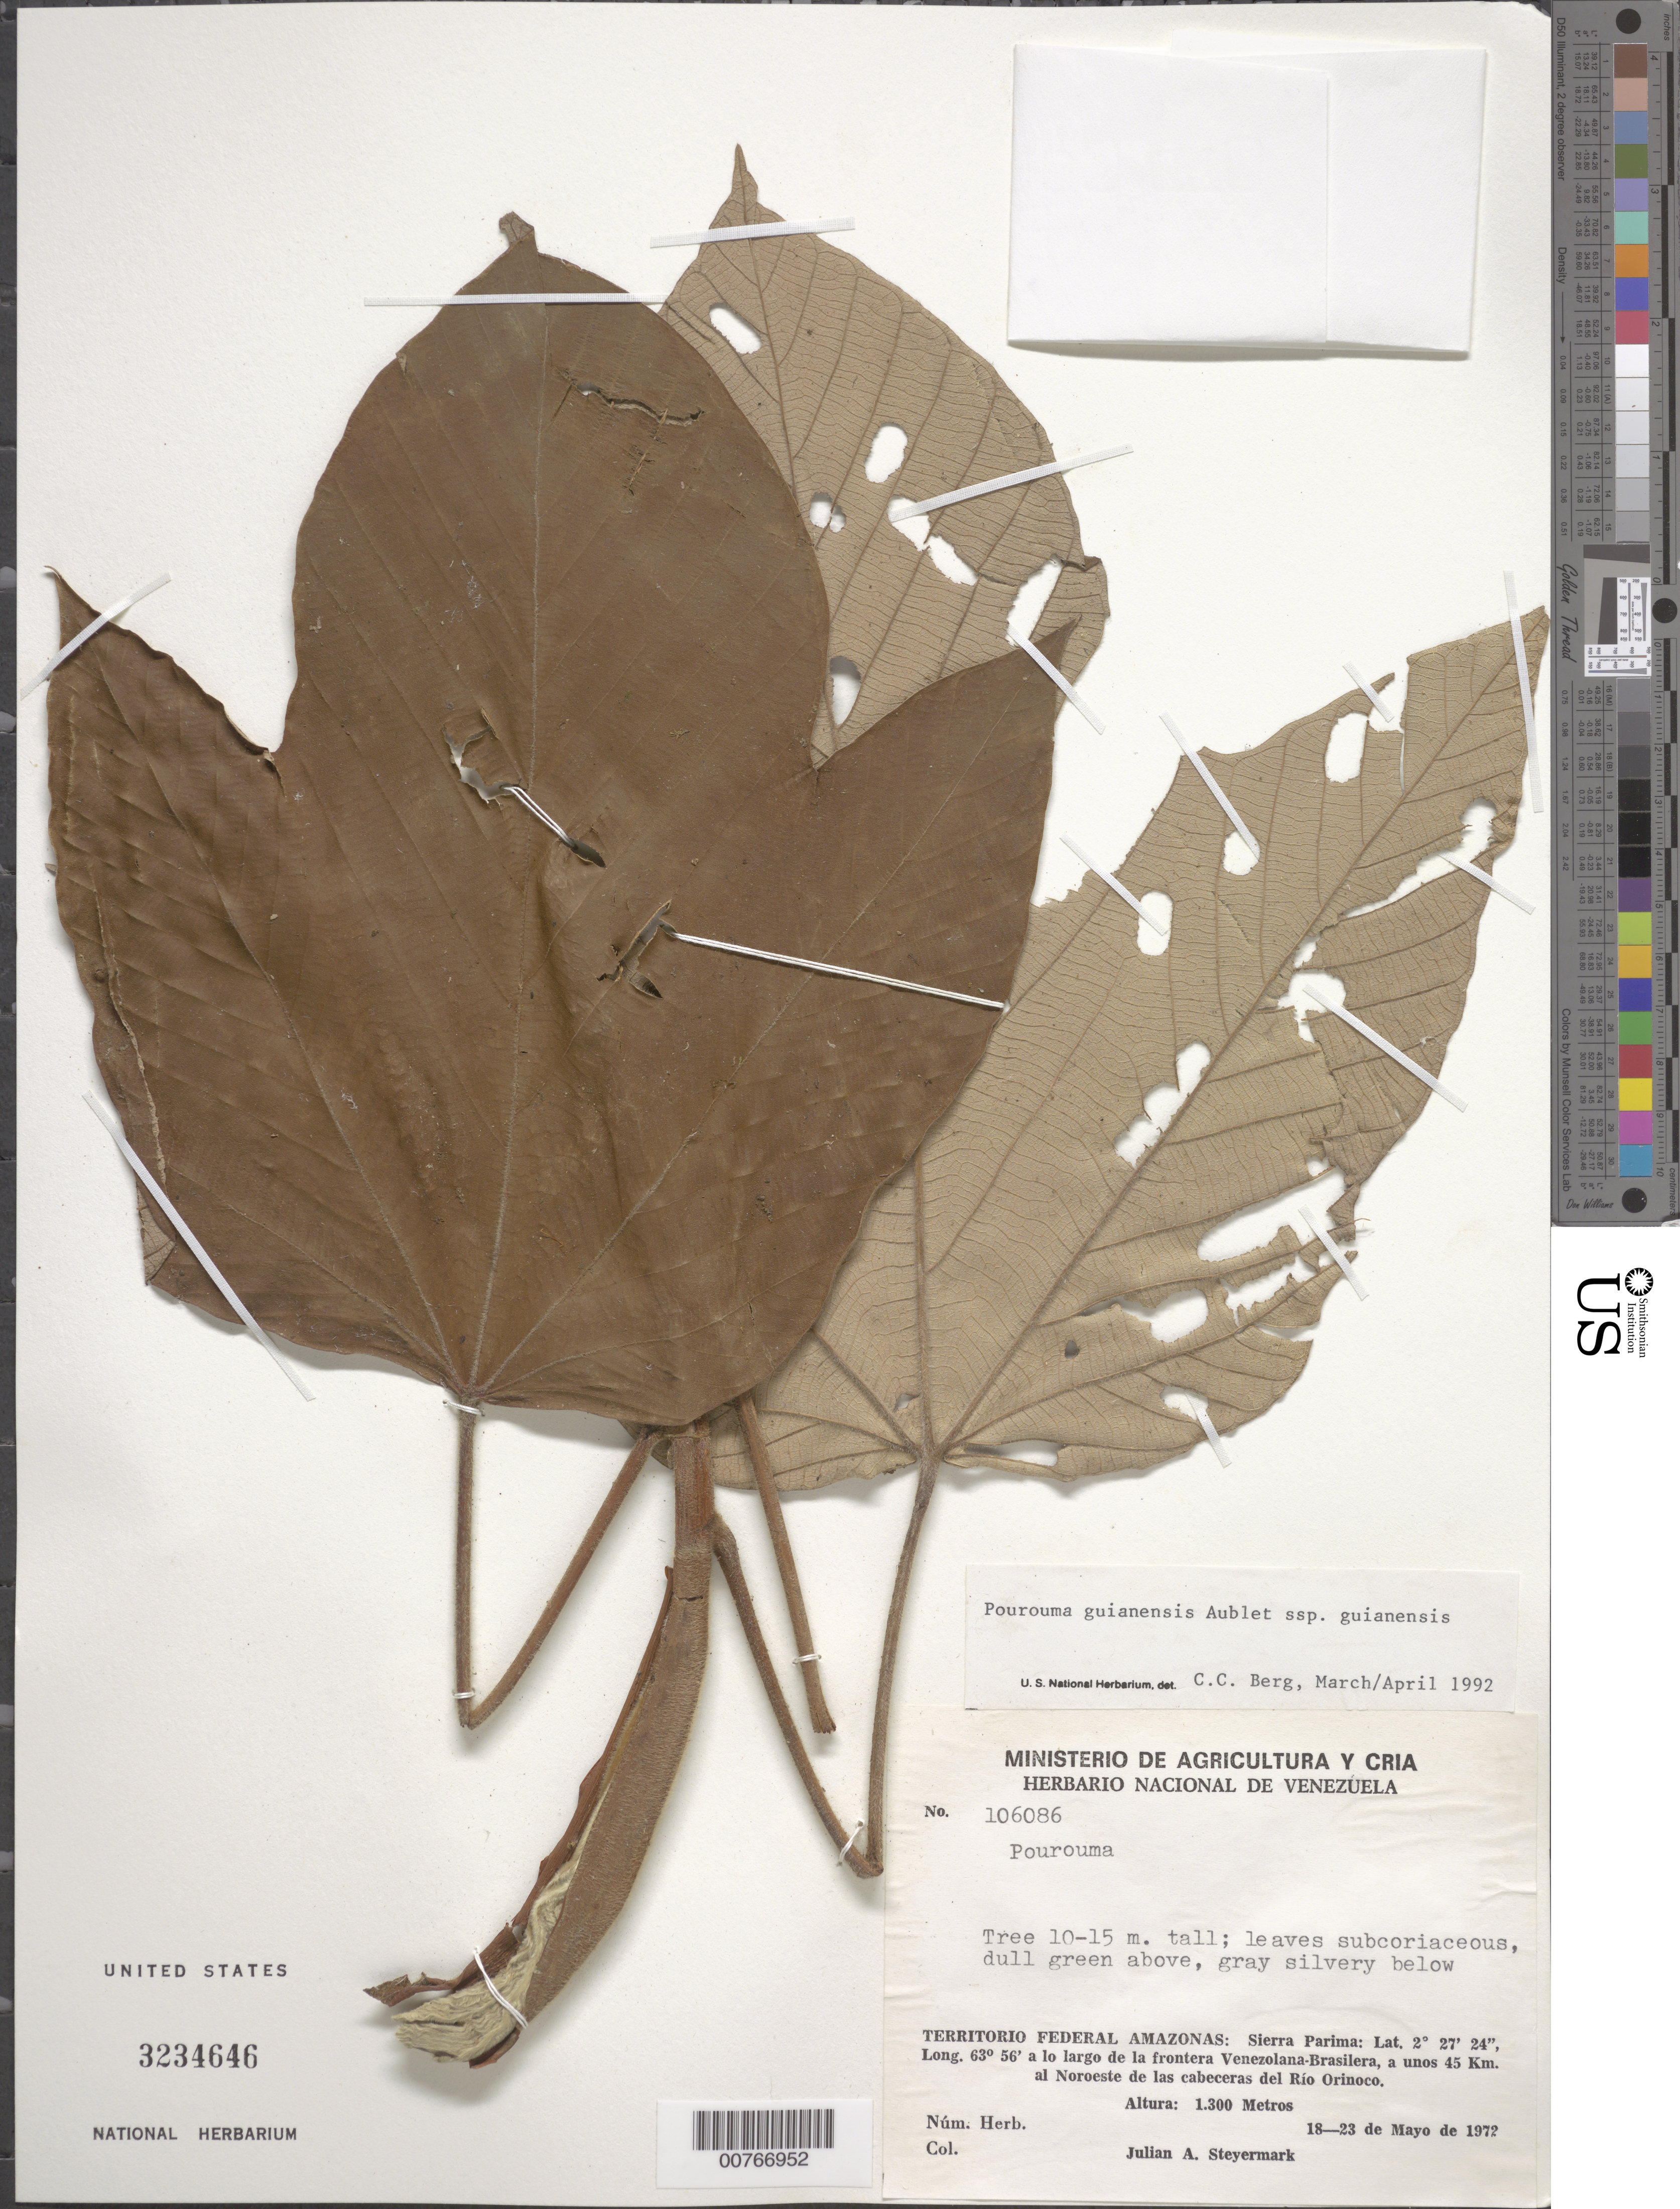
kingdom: Plantae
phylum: Tracheophyta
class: Magnoliopsida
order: Rosales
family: Urticaceae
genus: Pourouma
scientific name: Pourouma guianensis subsp. guianensis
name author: Aubl.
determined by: Berg, C. C.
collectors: J. Steyermark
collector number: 106086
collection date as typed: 18-May-72 to 23-May-72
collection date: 1972-05-18/1972-05-23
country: Venezuela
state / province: Amazonas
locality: Sierra Parima, la frontera Venezolana-Brasilera, a unos 45 km al noroeste de las cabeceras del Río Orinoco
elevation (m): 1300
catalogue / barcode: US 3234646